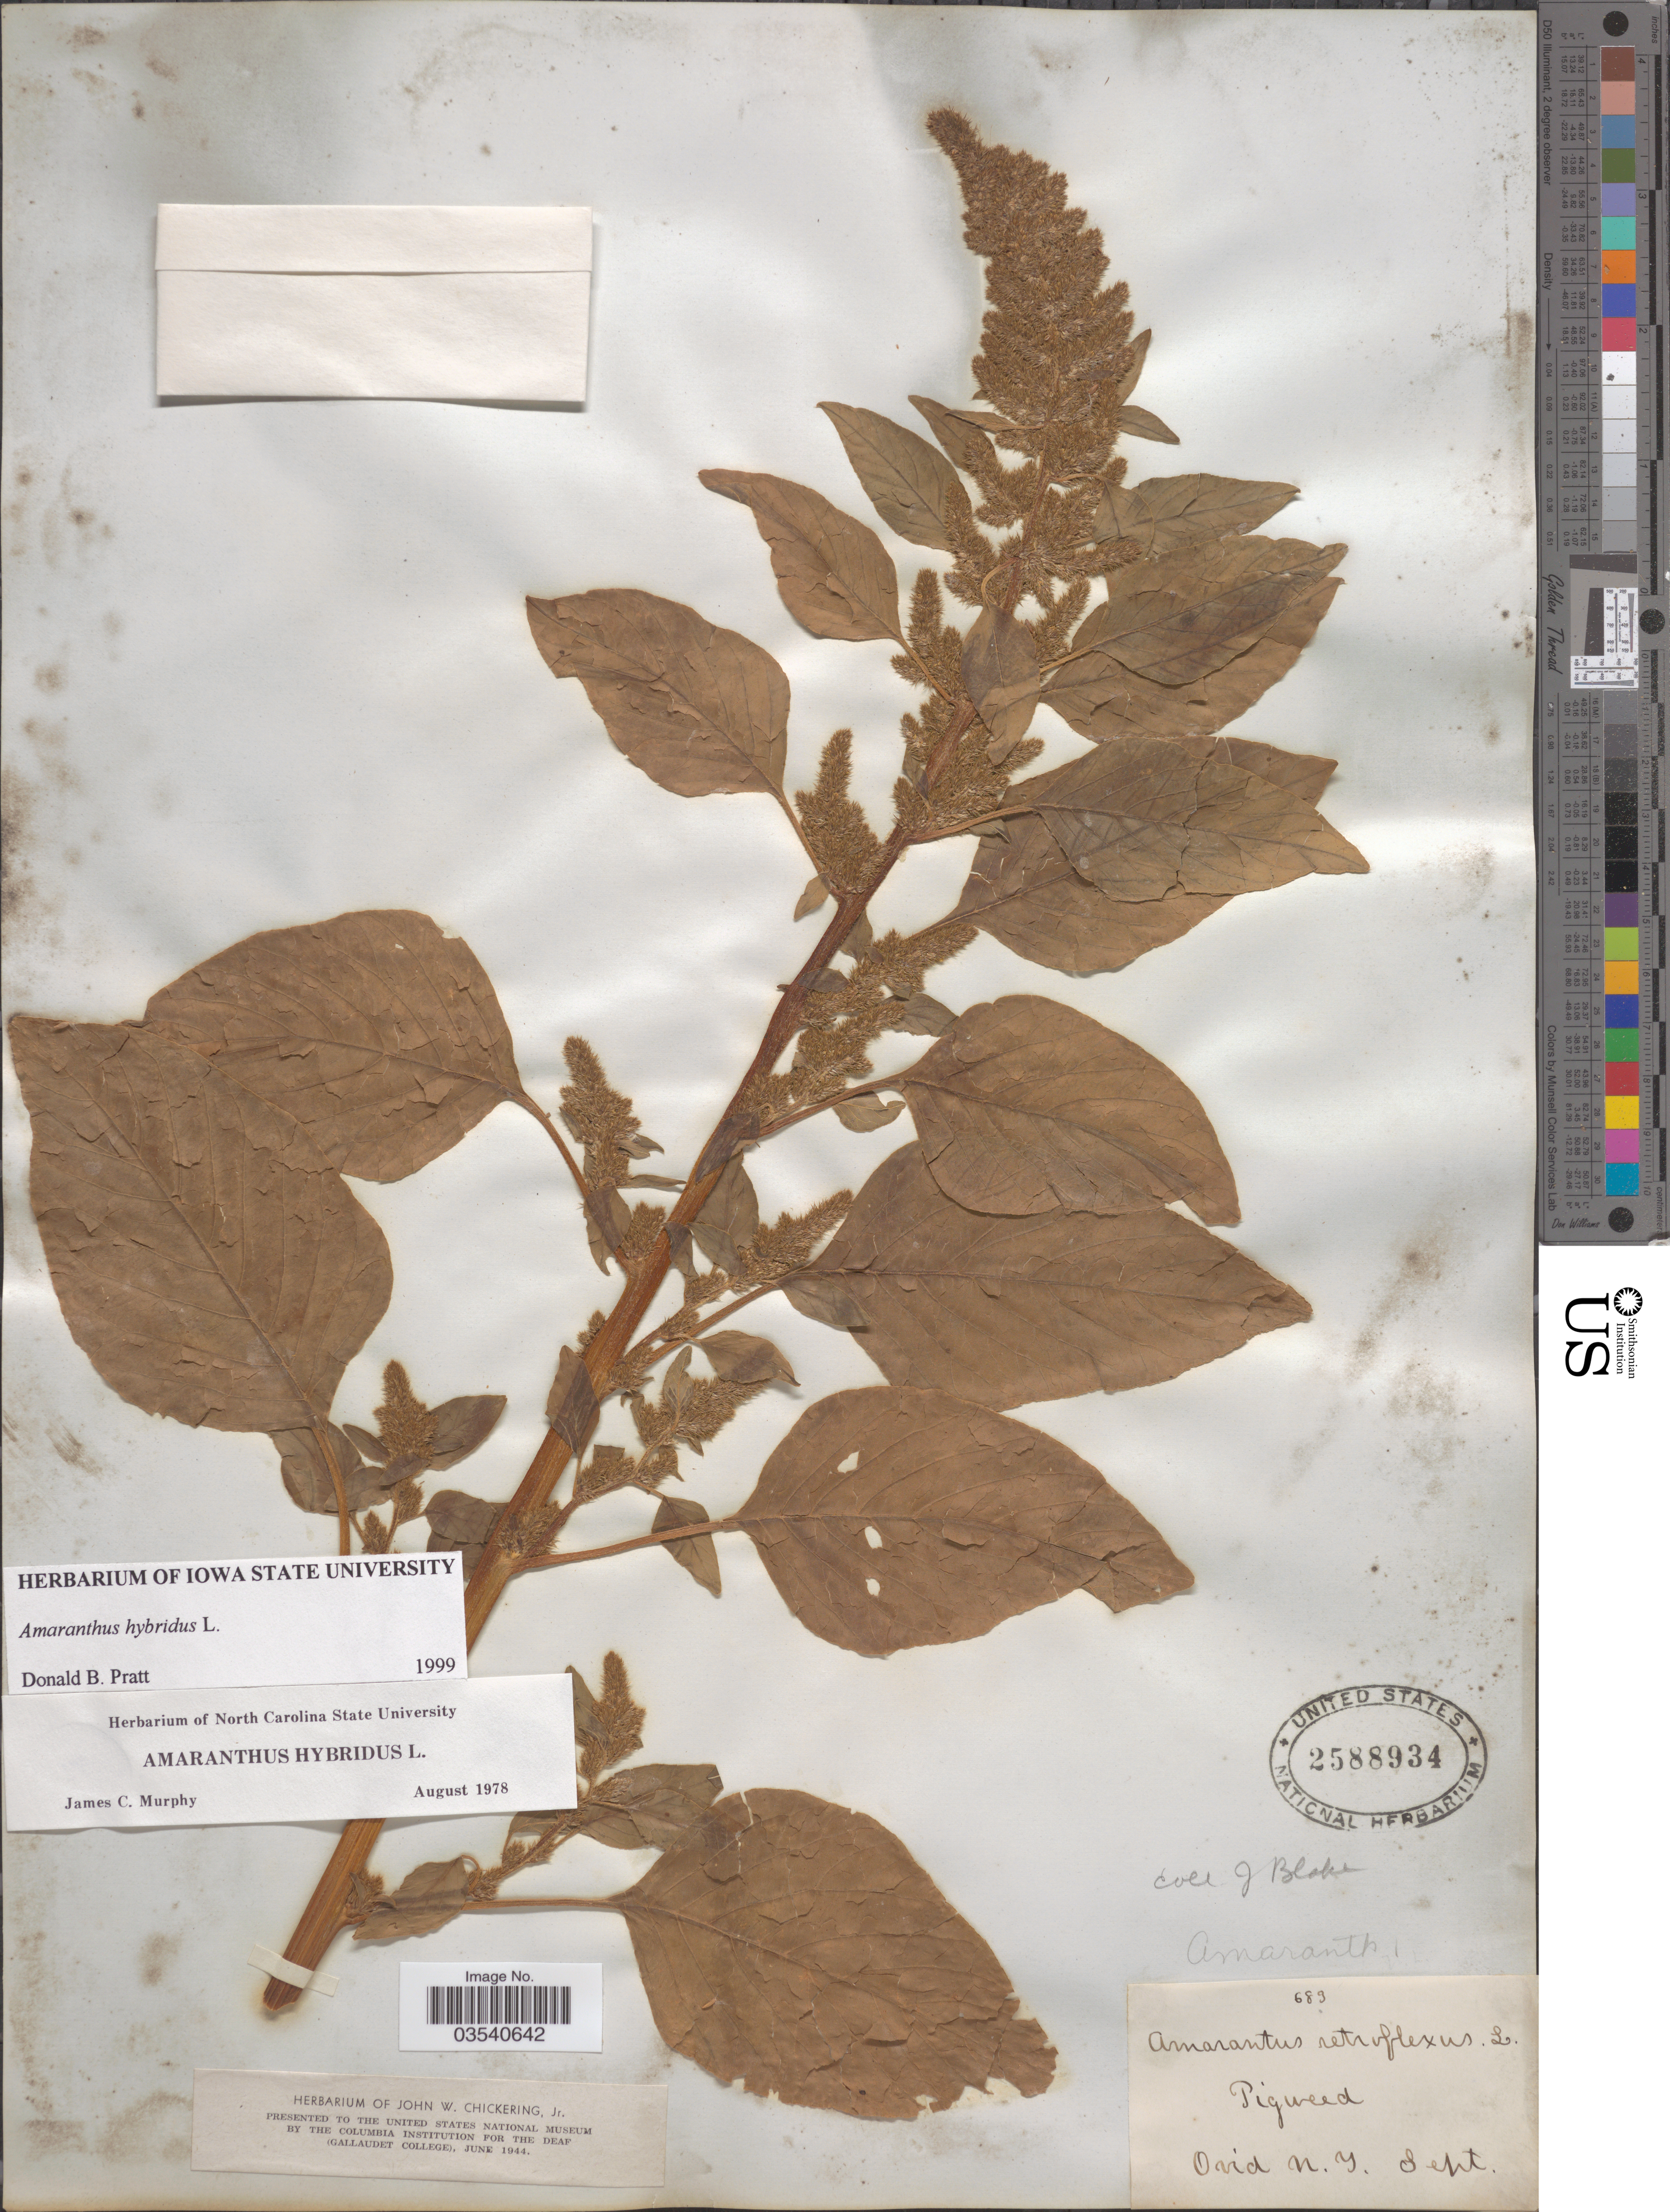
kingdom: Plantae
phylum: Tracheophyta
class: Magnoliopsida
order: Caryophyllales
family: Amaranthaceae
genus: Amaranthus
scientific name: Amaranthus hybridus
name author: L.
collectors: J. Blake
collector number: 689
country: United States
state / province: New York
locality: Ovid.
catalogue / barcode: US 2588934